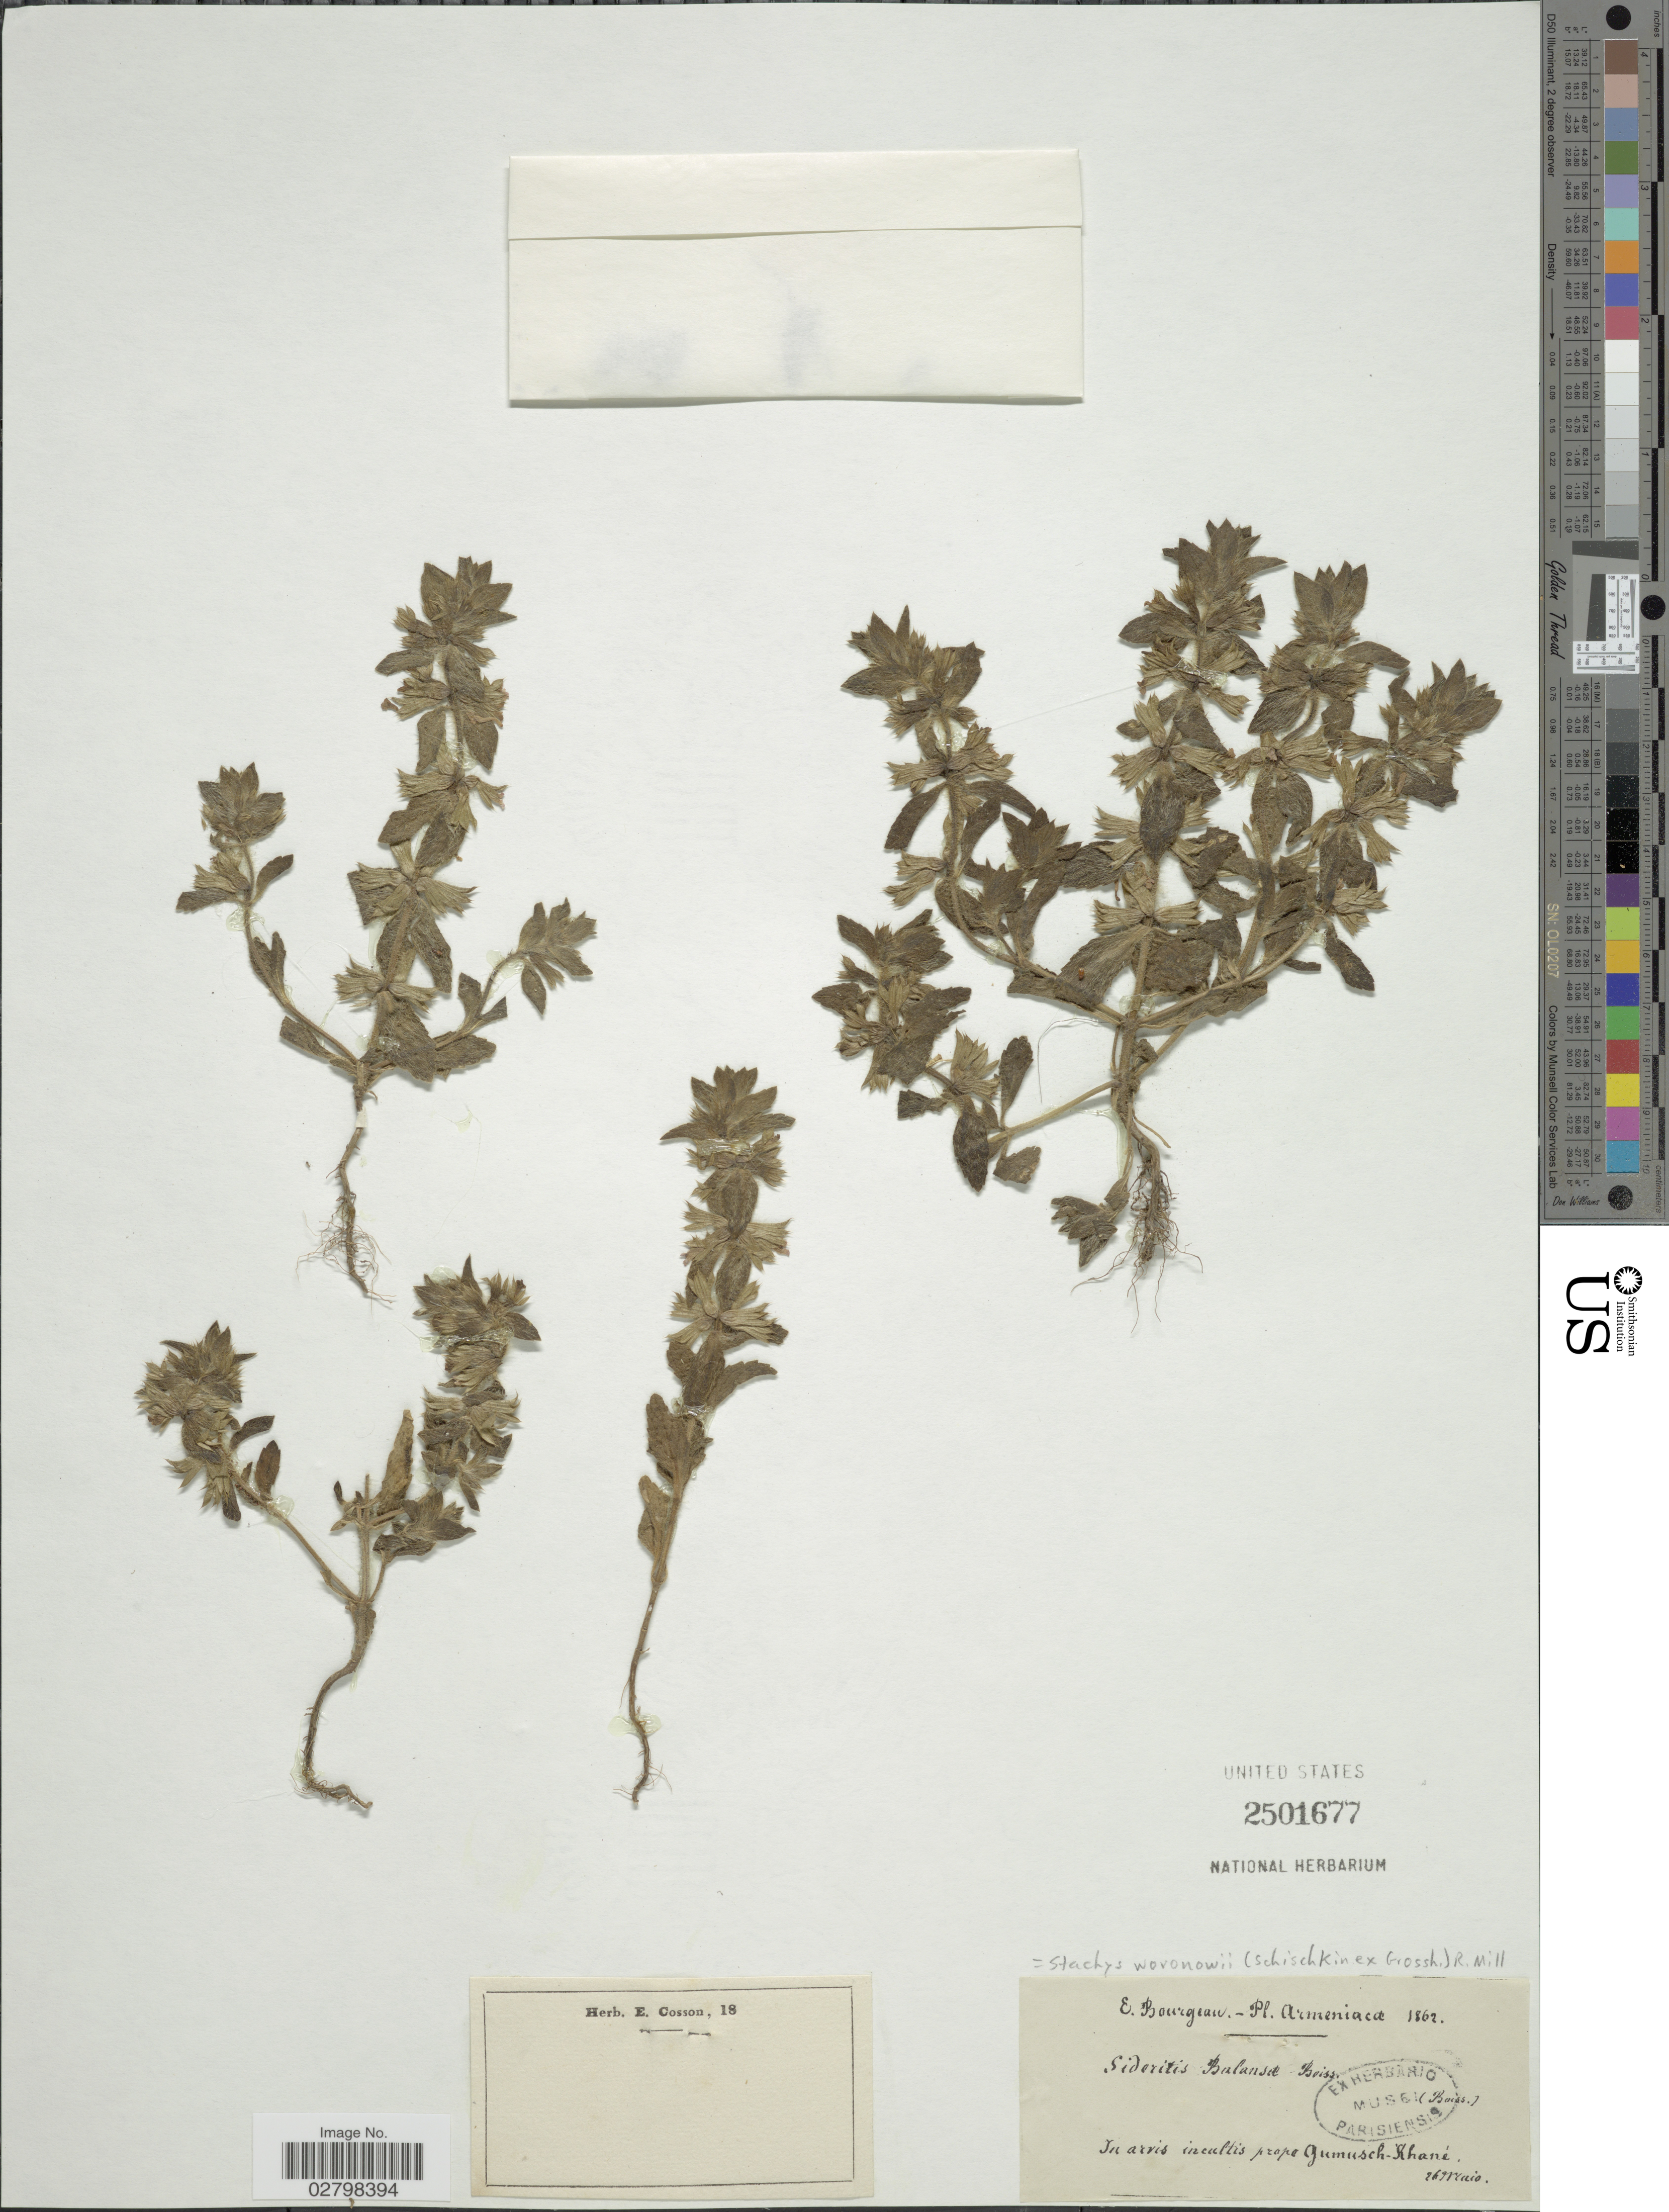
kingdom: Plantae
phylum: Tracheophyta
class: Magnoliopsida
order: Lamiales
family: Lamiaceae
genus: Stachys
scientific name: Stachys woronowii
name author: (Schischk. ex Grossh.) R.R. Mill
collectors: E. Bourgeau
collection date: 1862-05-26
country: Armenia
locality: Armeniacæ. In arvis incultis prope Gumusch-Khané.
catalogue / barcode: US 2501677